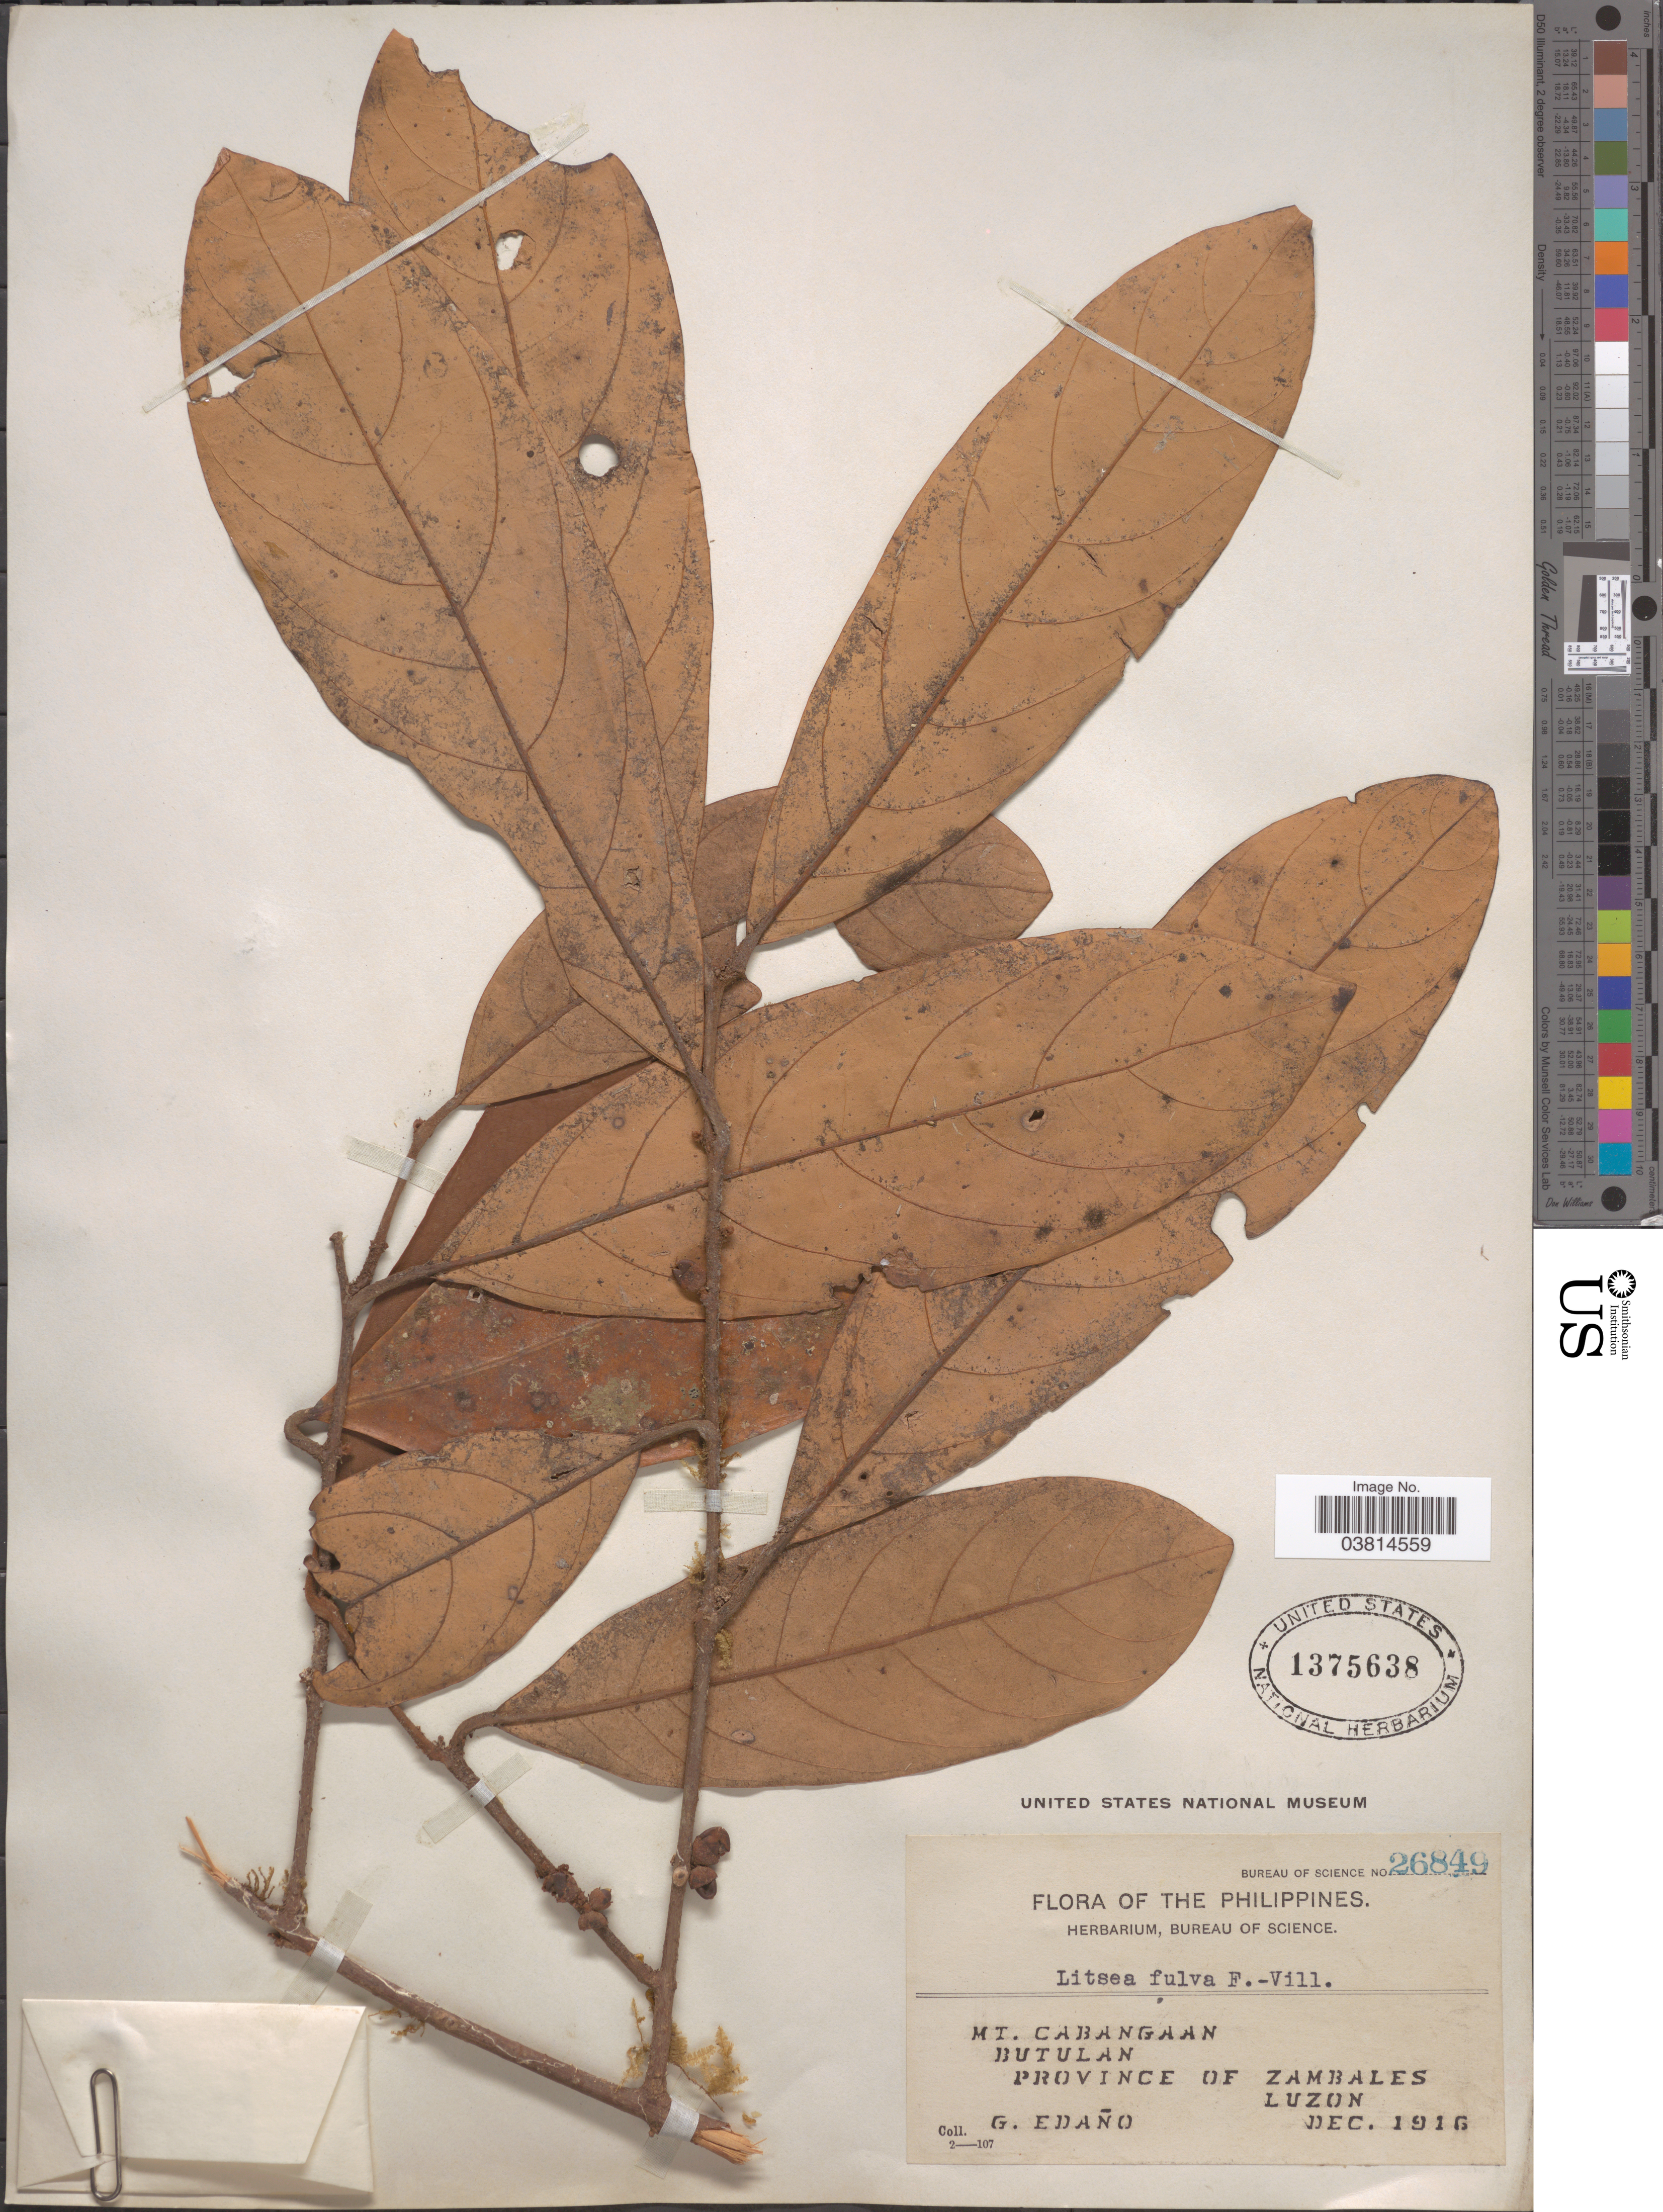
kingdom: Plantae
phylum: Tracheophyta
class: Magnoliopsida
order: Laurales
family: Lauraceae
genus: Litsea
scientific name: Litsea fulva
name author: (Blume) Fern.-Vill.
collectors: G. Edaño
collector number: Bureau of Science 26849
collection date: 1916-12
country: Philippines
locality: Mt. Cabangaan. Butulan. Province of Zambales. Luzon.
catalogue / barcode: US 1375638